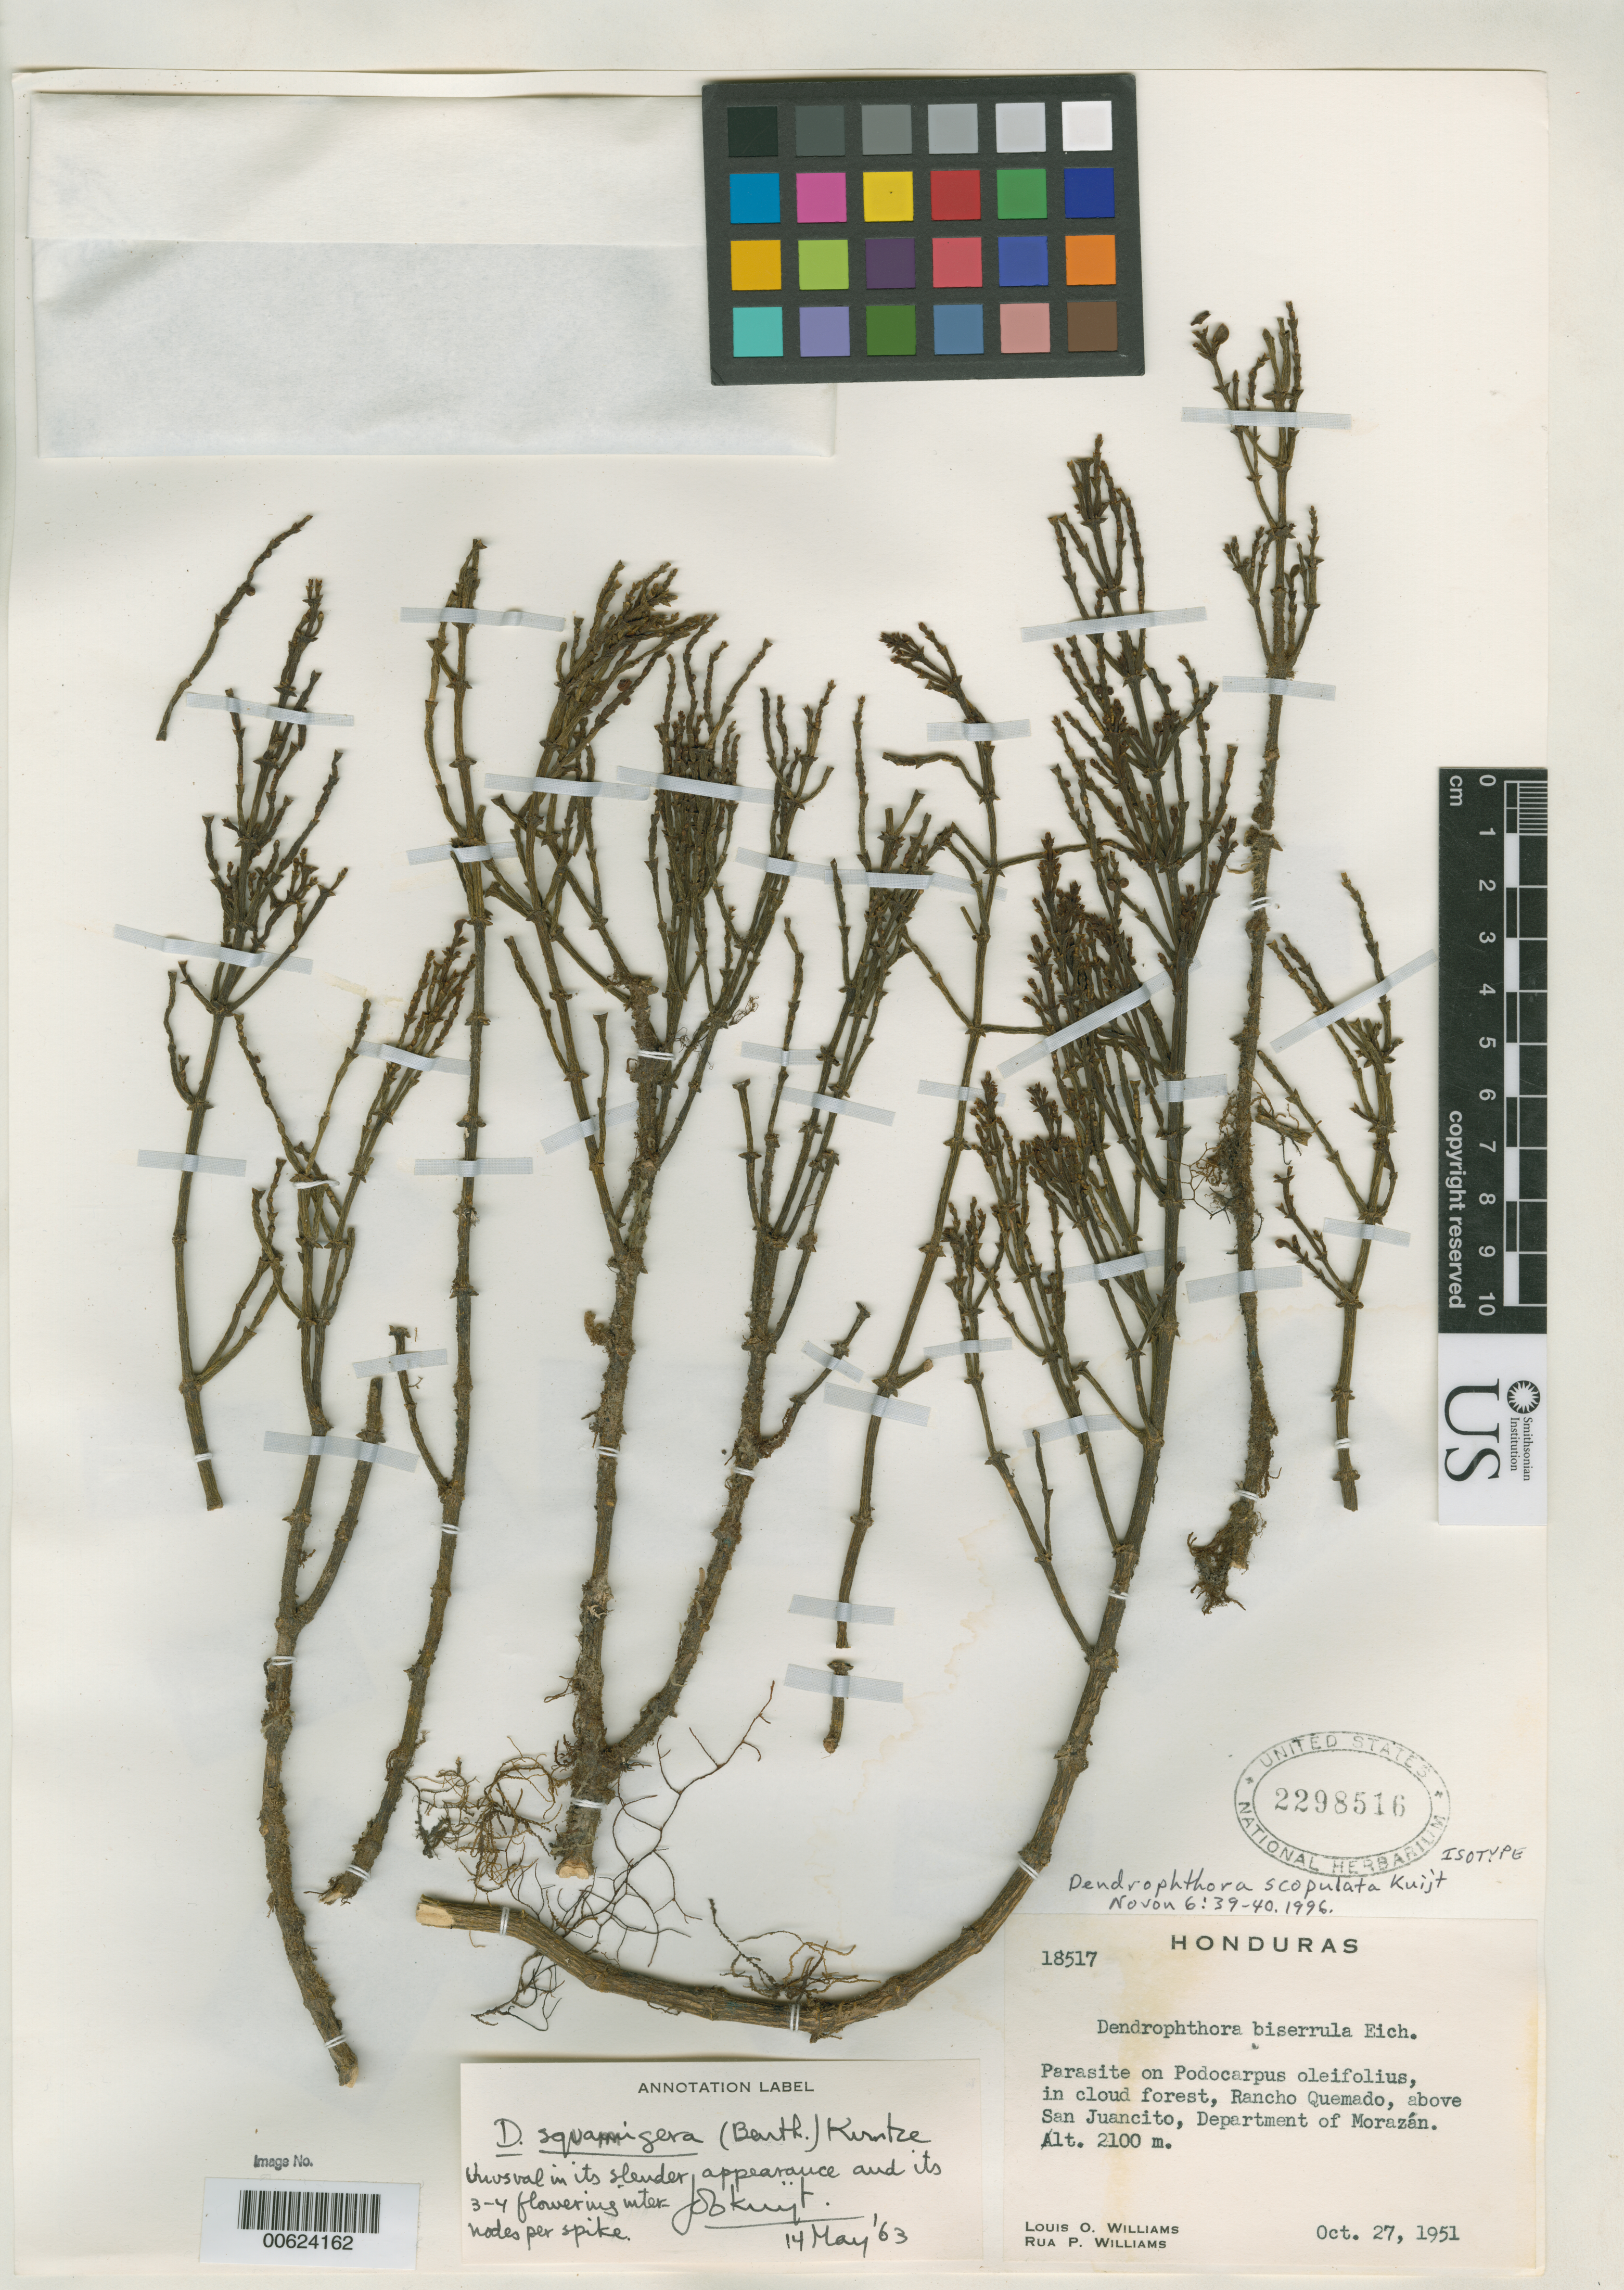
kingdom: Plantae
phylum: Tracheophyta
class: Magnoliopsida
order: Santalales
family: Viscaceae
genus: Dendrophthora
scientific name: Dendrophthora scopulata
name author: Kuijt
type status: Isotype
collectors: L. O. Williams & T. P. Williams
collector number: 18517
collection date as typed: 27 Oct 1951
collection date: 1951-10-27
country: Honduras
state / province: Fco. Morazán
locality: Rancho Quemado, above San Juancito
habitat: Parasite on Podocarpus oleifolius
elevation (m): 2100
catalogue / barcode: US 2298516